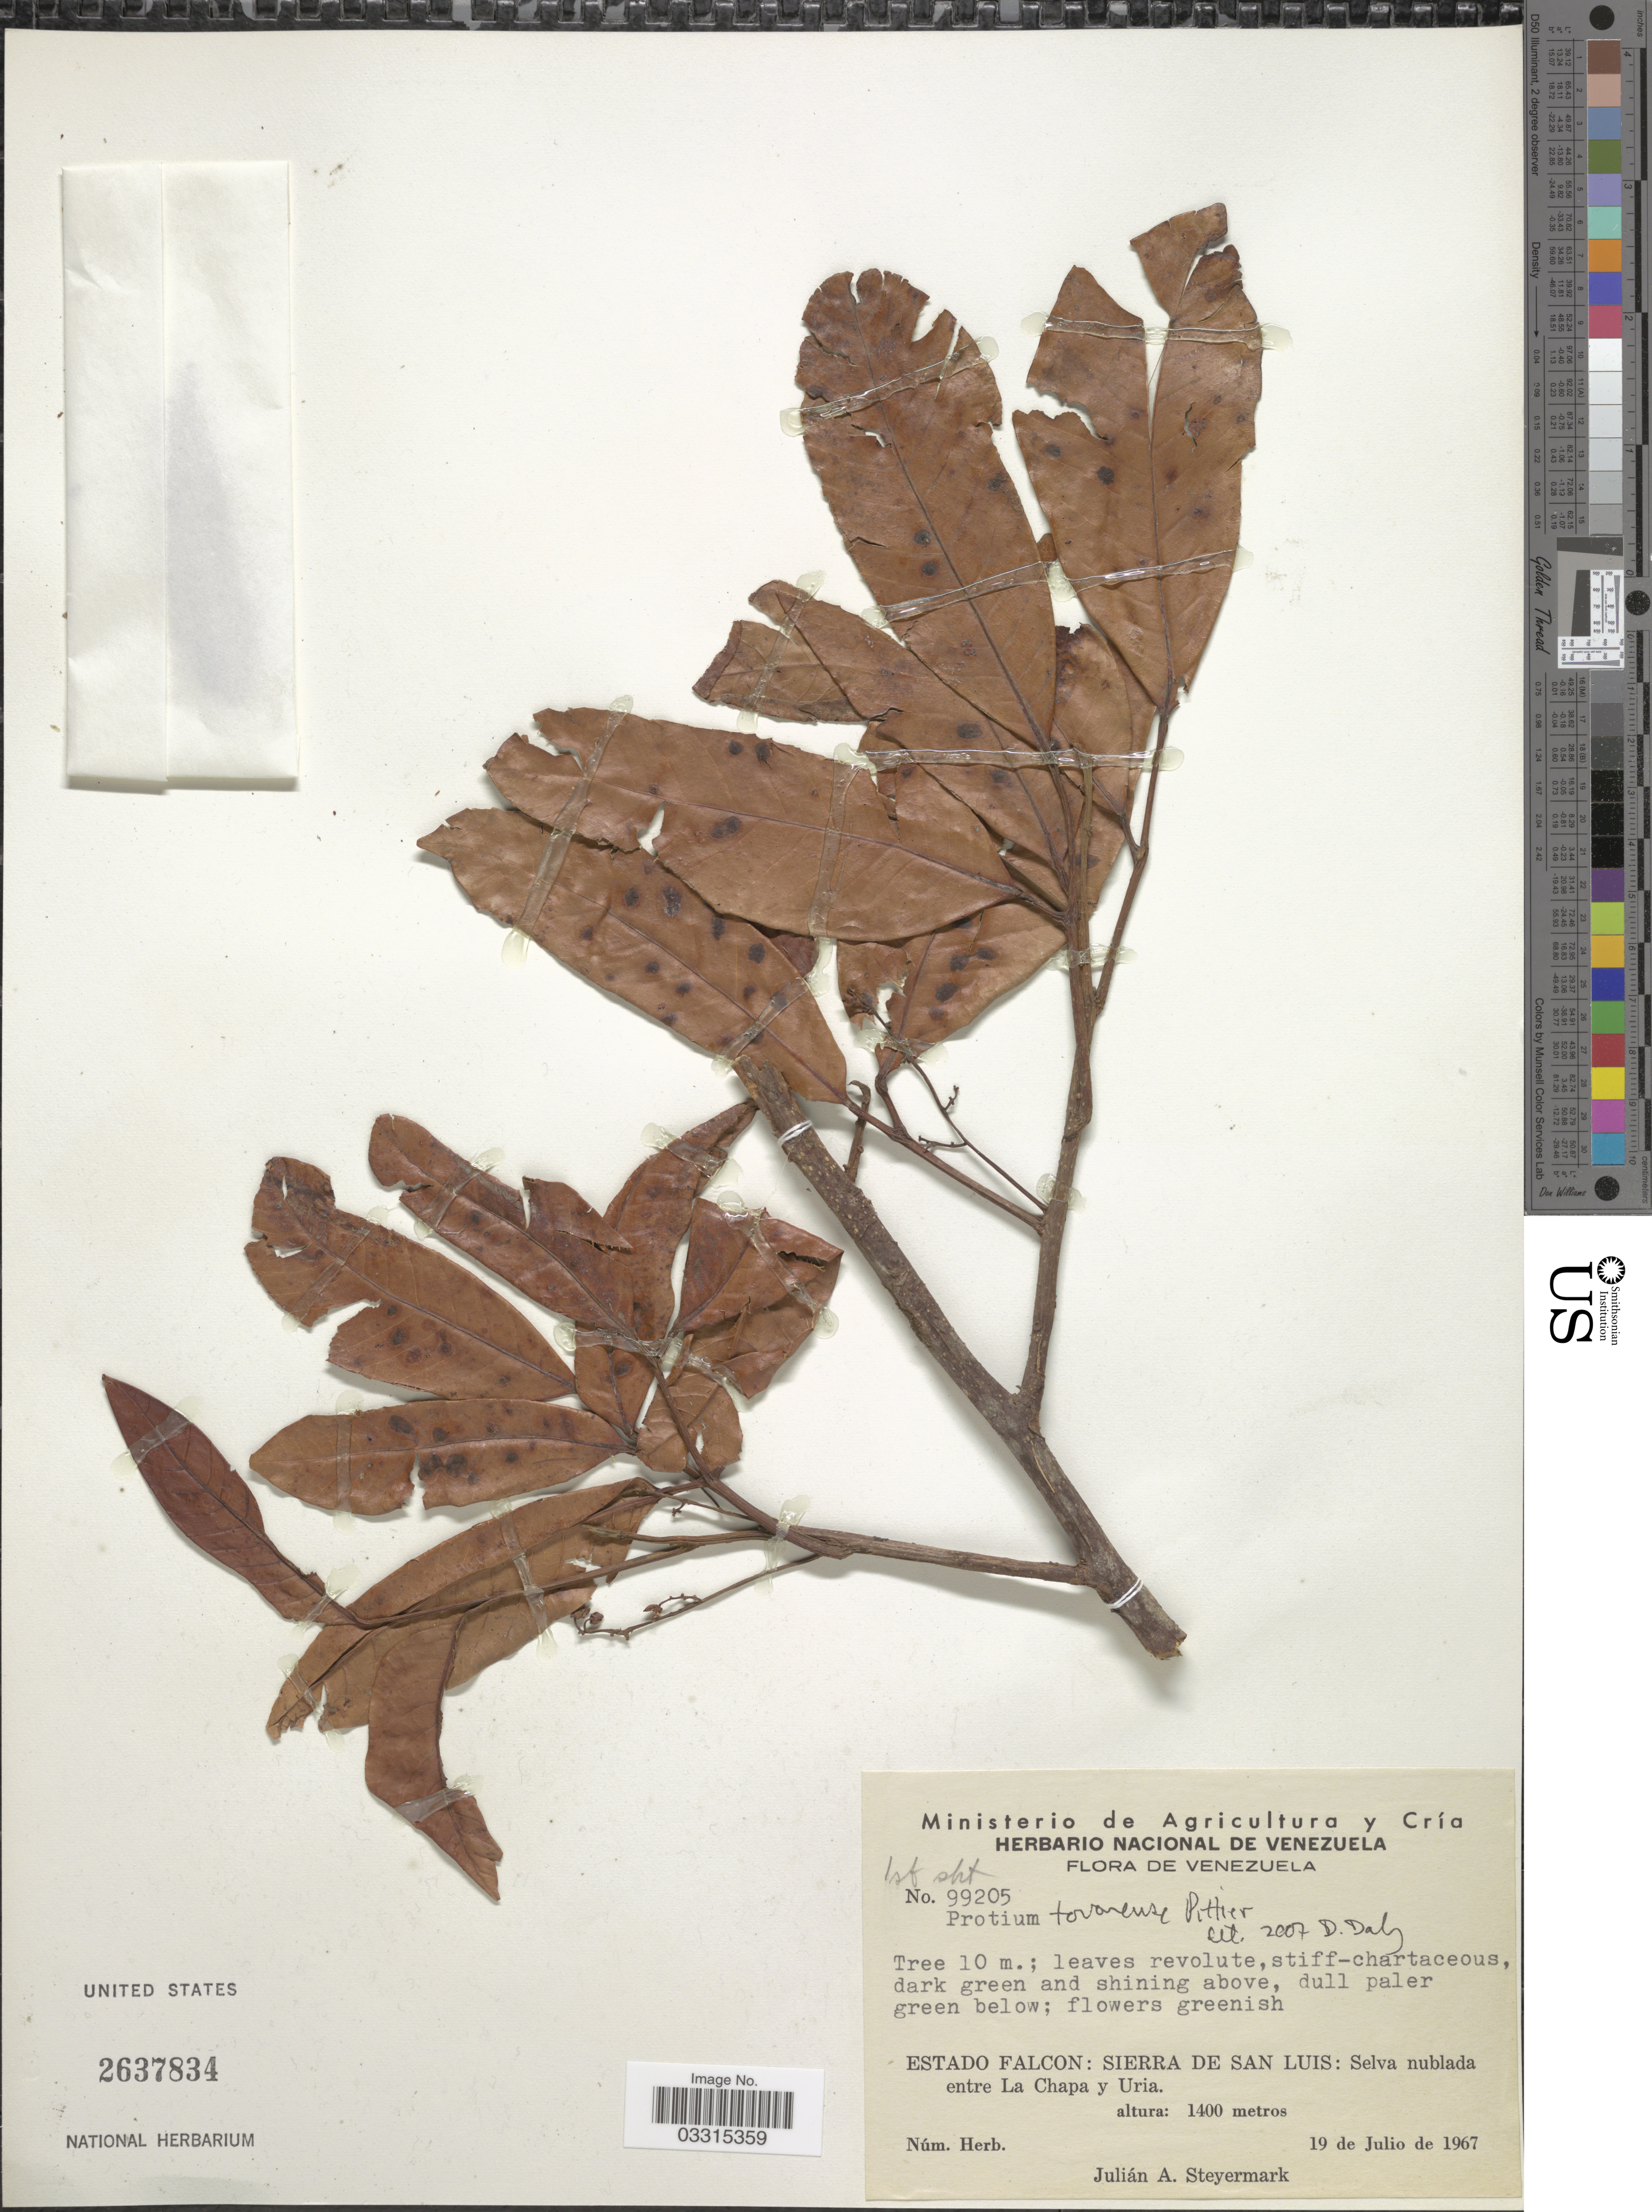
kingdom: Plantae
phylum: Tracheophyta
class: Magnoliopsida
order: Sapindales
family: Burseraceae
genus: Protium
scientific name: Protium tovarense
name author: Pittier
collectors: J. Steyermark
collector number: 99205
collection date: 1967-07-19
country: Venezuela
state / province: Falcón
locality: Sierra de San Luis: Selva nublada entre La Chapa y Uria.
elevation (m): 1400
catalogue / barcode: US 2637834